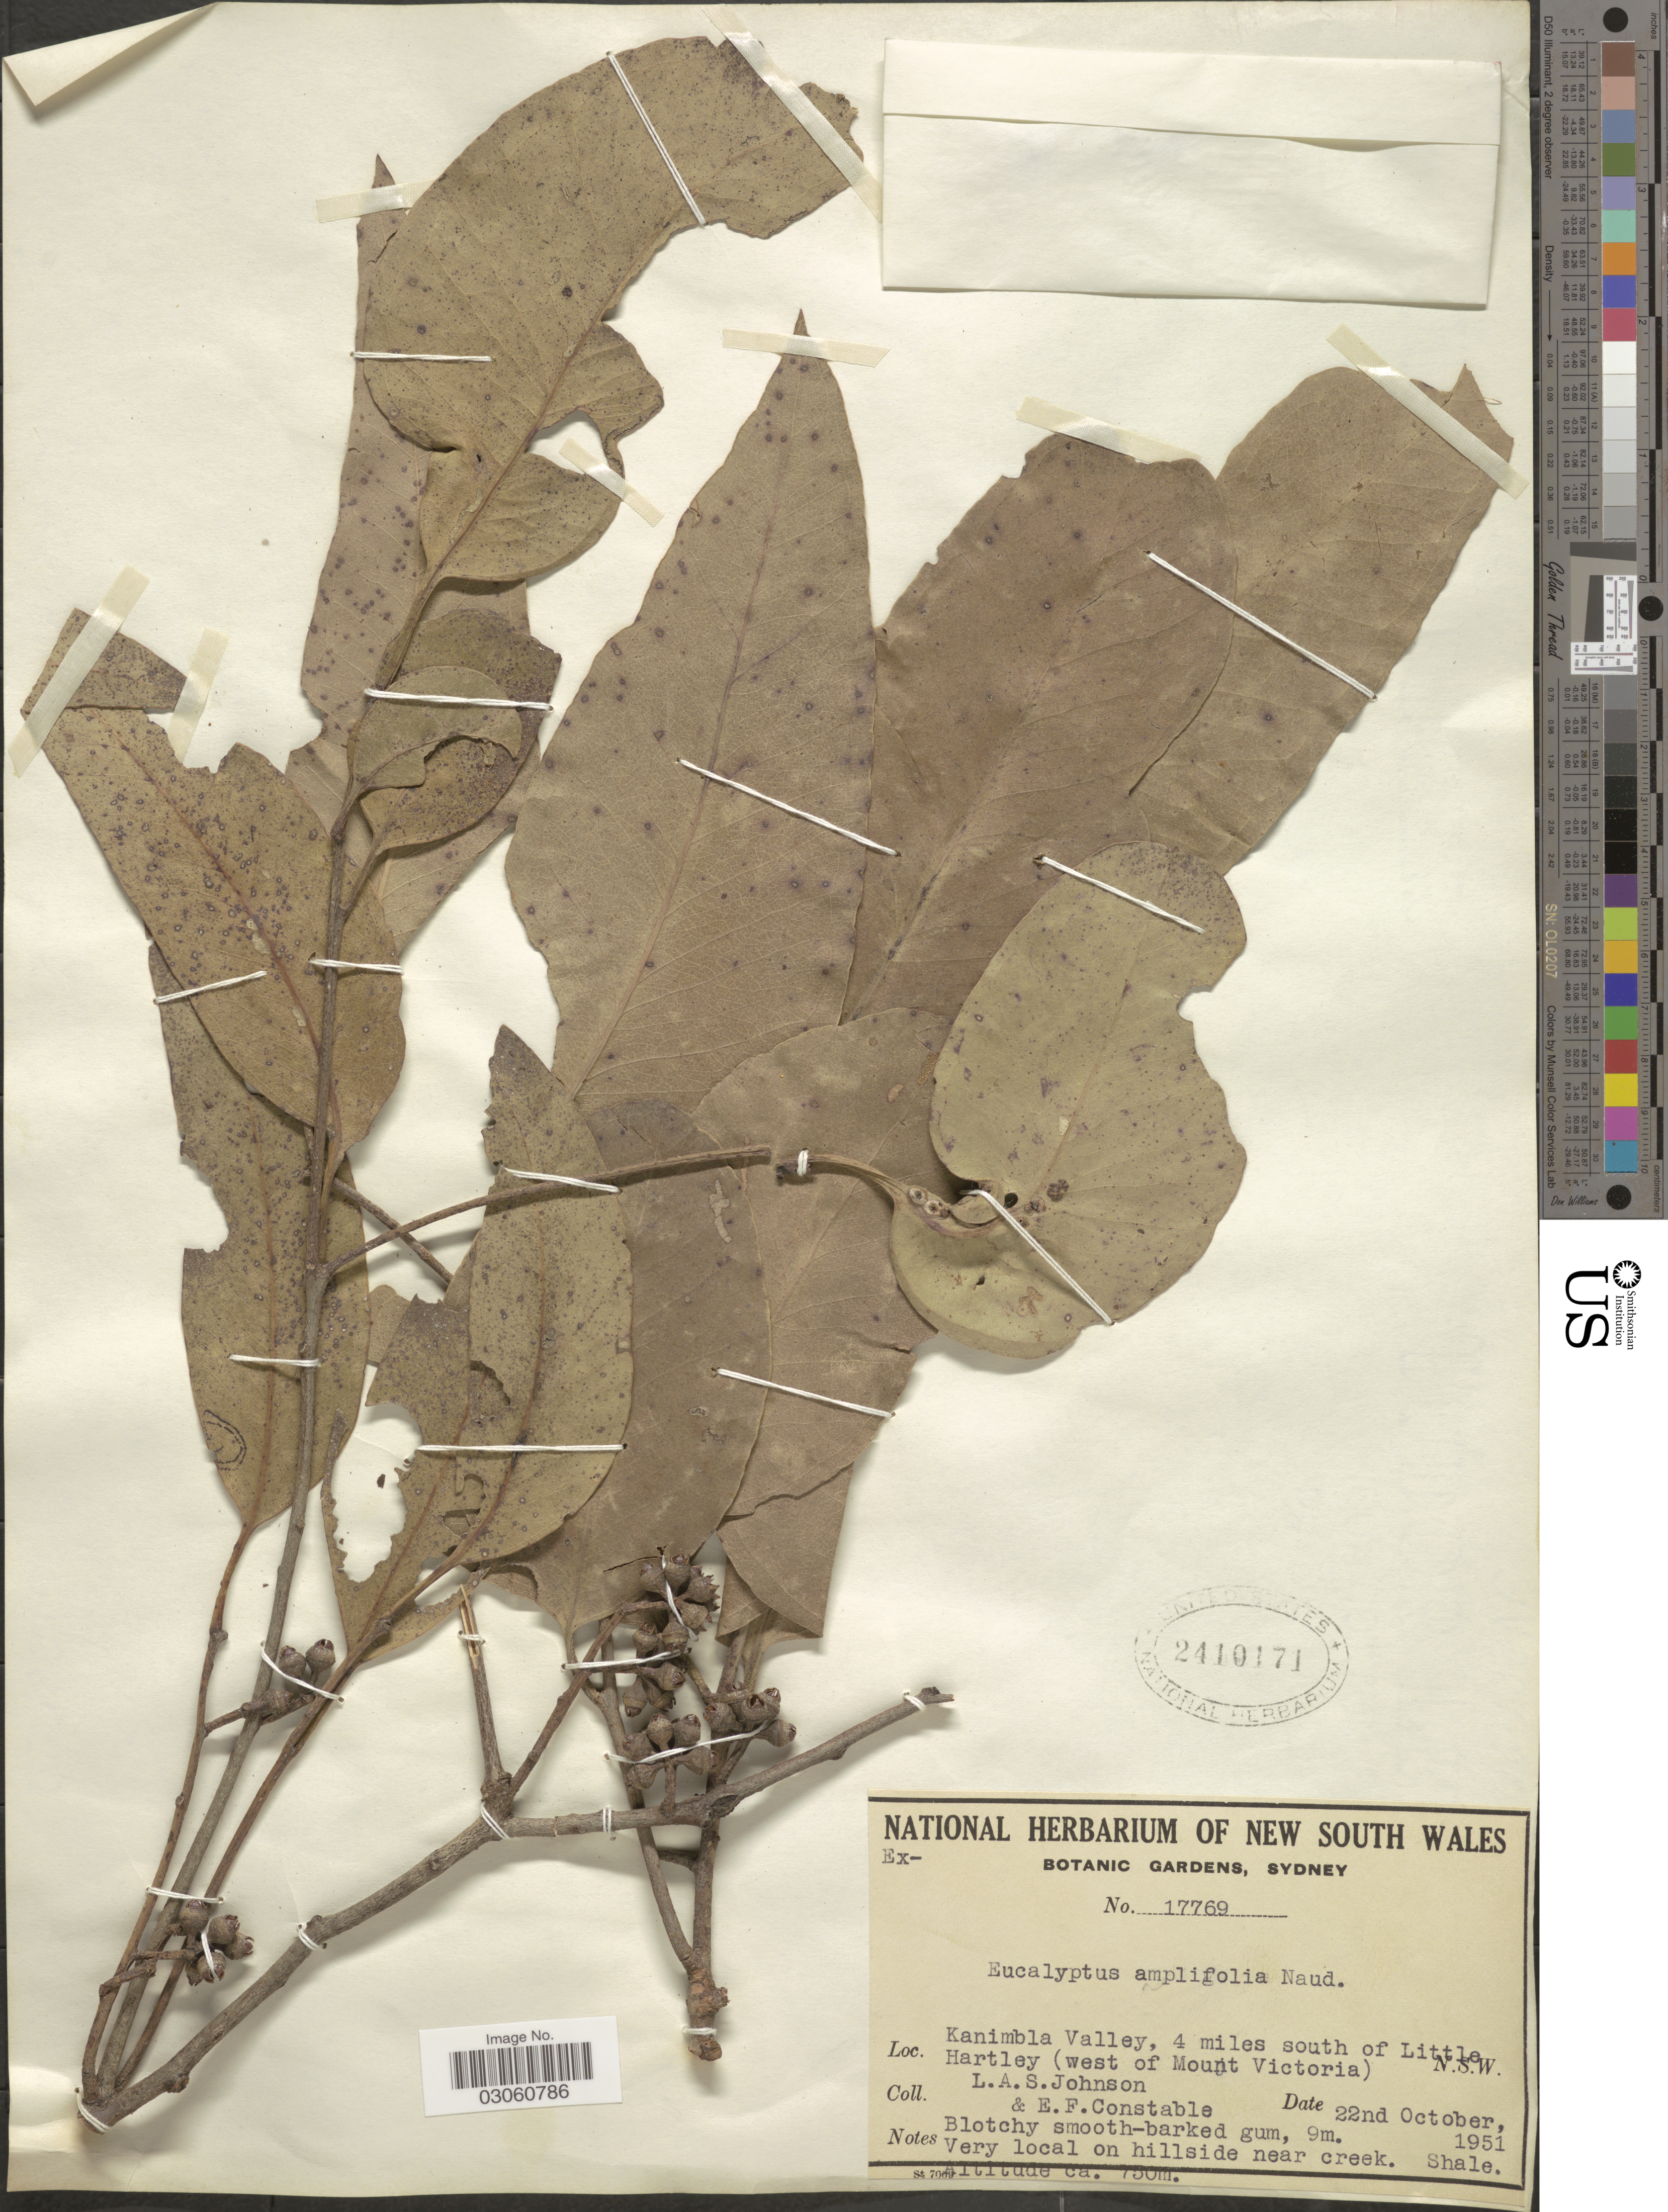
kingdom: Plantae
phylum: Tracheophyta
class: Magnoliopsida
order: Myrtales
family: Myrtaceae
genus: Eucalyptus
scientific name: Eucalyptus amplifolia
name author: Naudin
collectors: L. A. S. Johnson & E. F. Constable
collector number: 17769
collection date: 1951-10-22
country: Australia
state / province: New South Wales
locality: Kanimbla Valley, 4 miles south of Little Hartley (west of Mount Victoria).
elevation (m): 750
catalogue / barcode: US 2410171